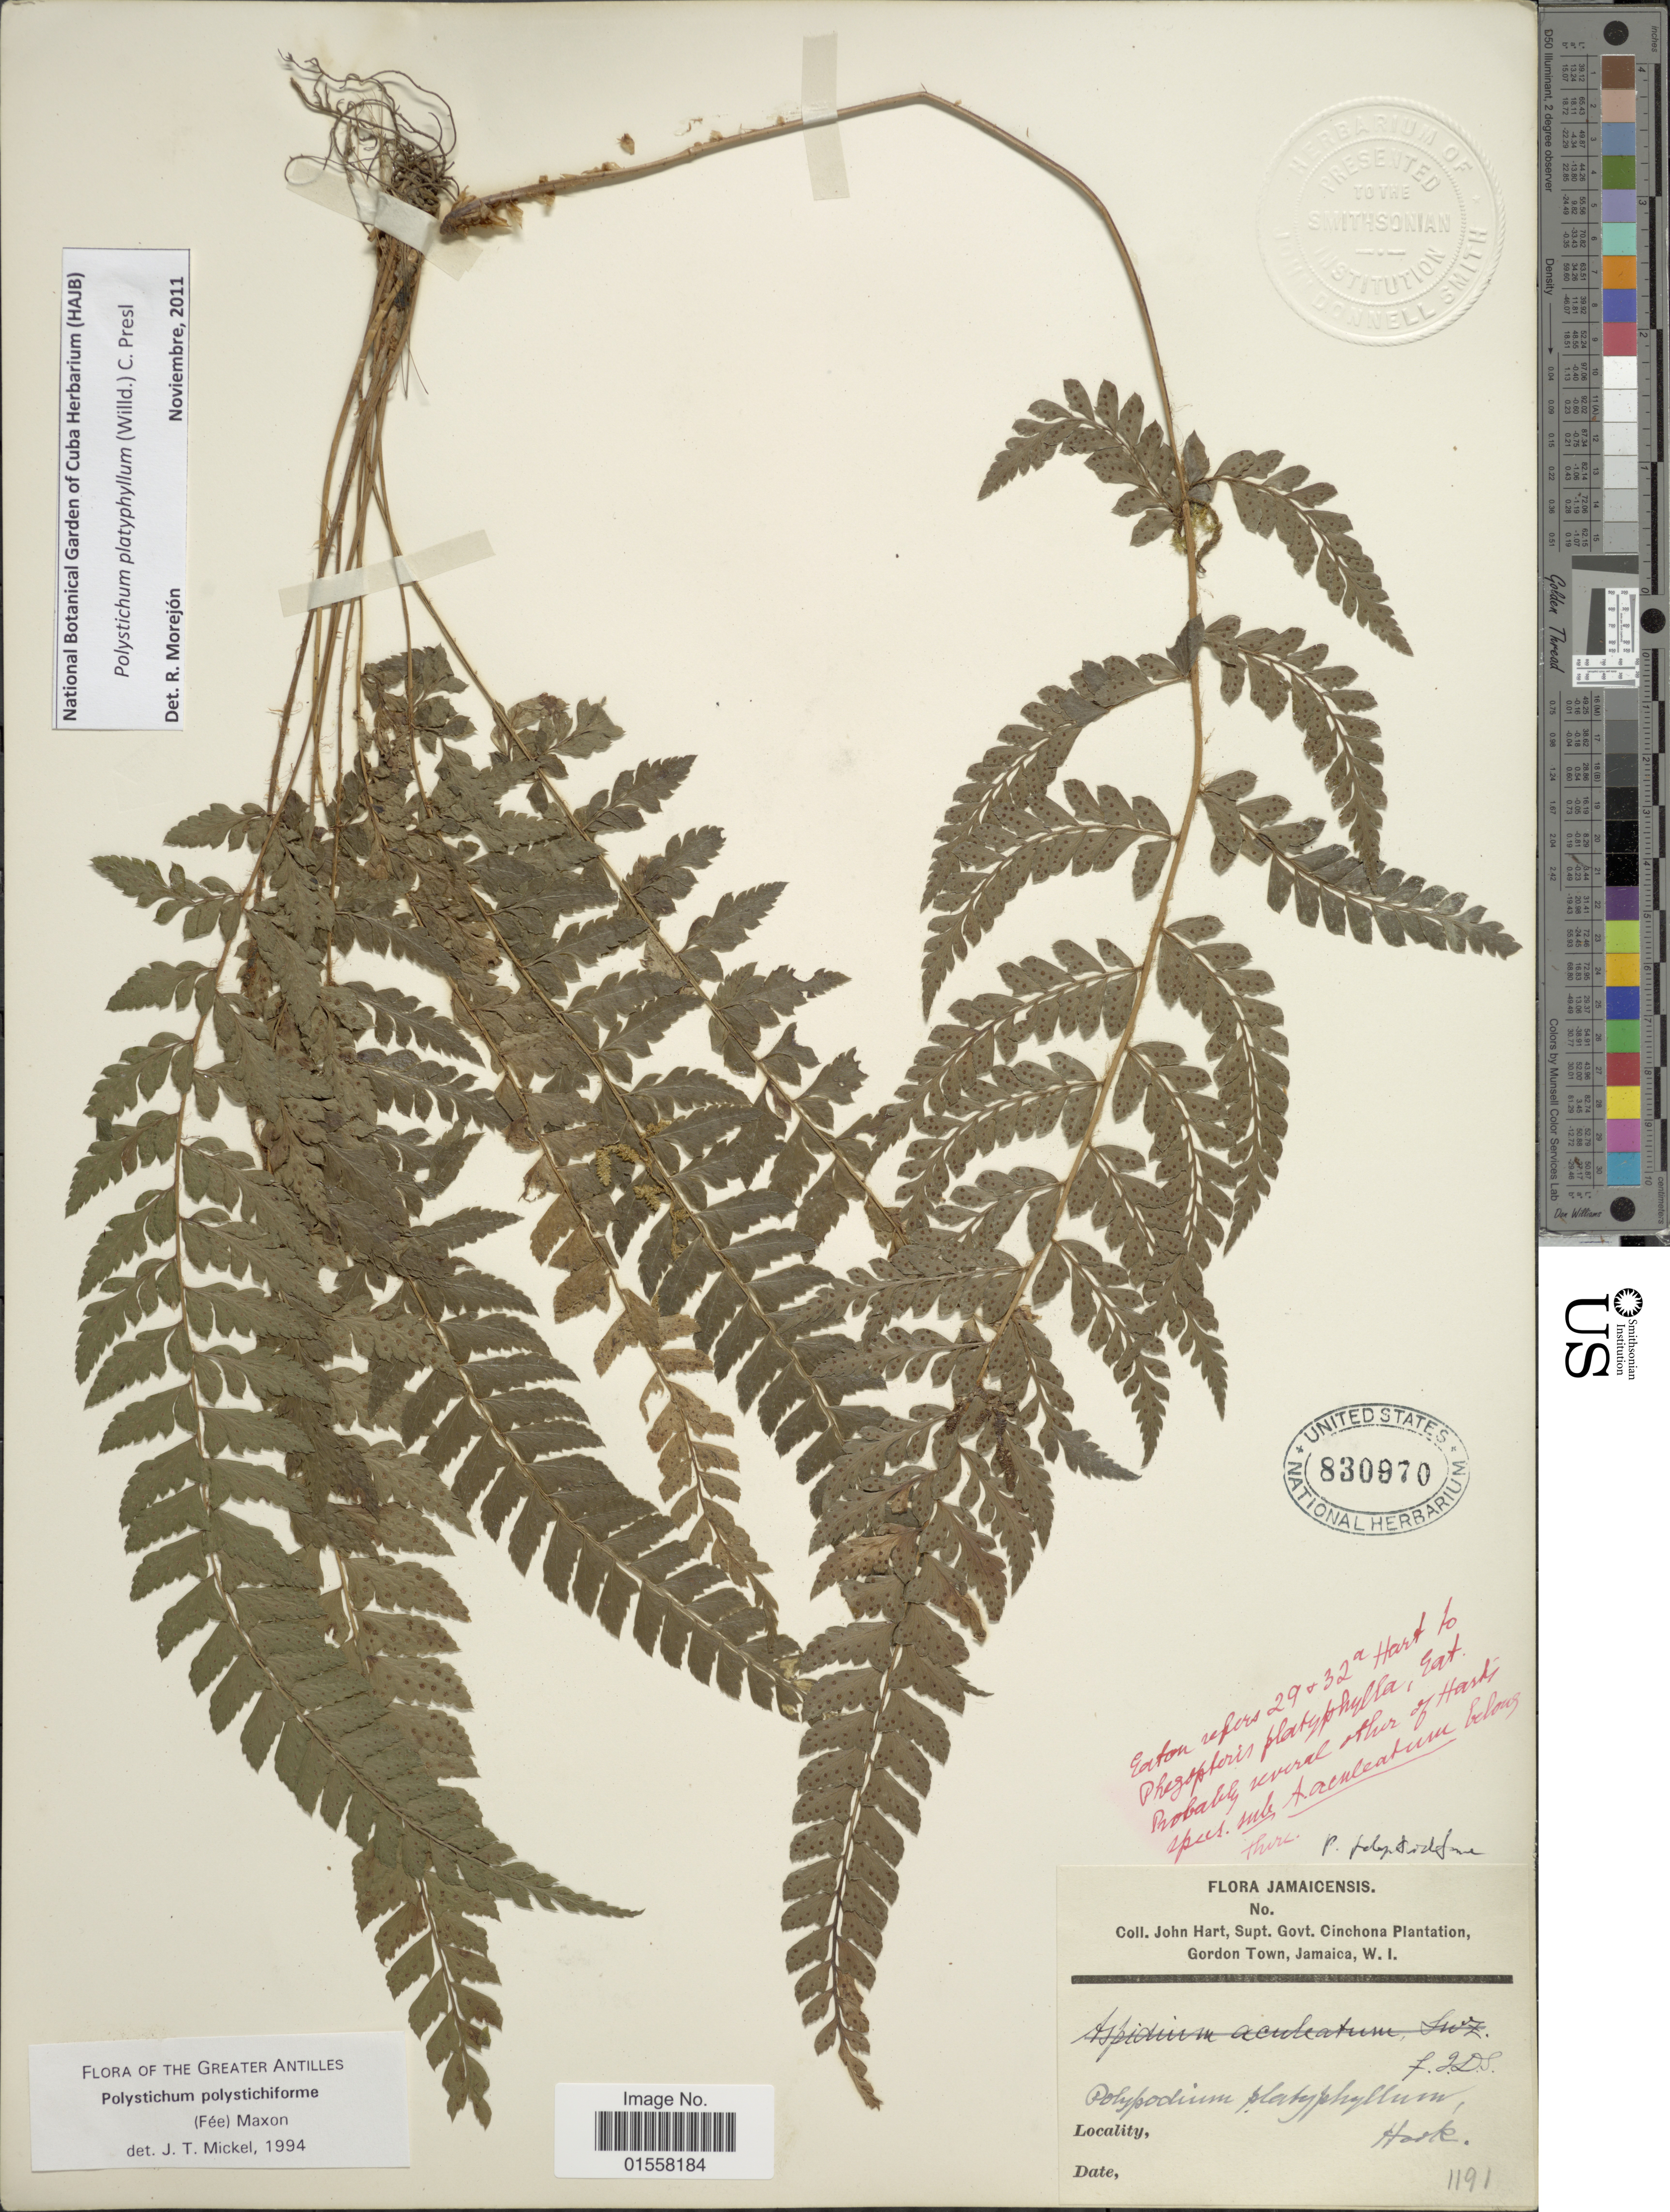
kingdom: Plantae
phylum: Tracheophyta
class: Polypodiopsida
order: Polypodiales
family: Dryopteridaceae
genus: Polystichum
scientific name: Polystichum platyphyllum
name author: (Willd.) C. Presl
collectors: J. H. Hart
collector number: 1191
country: Jamaica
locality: Jamaicensis.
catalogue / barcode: US 830970